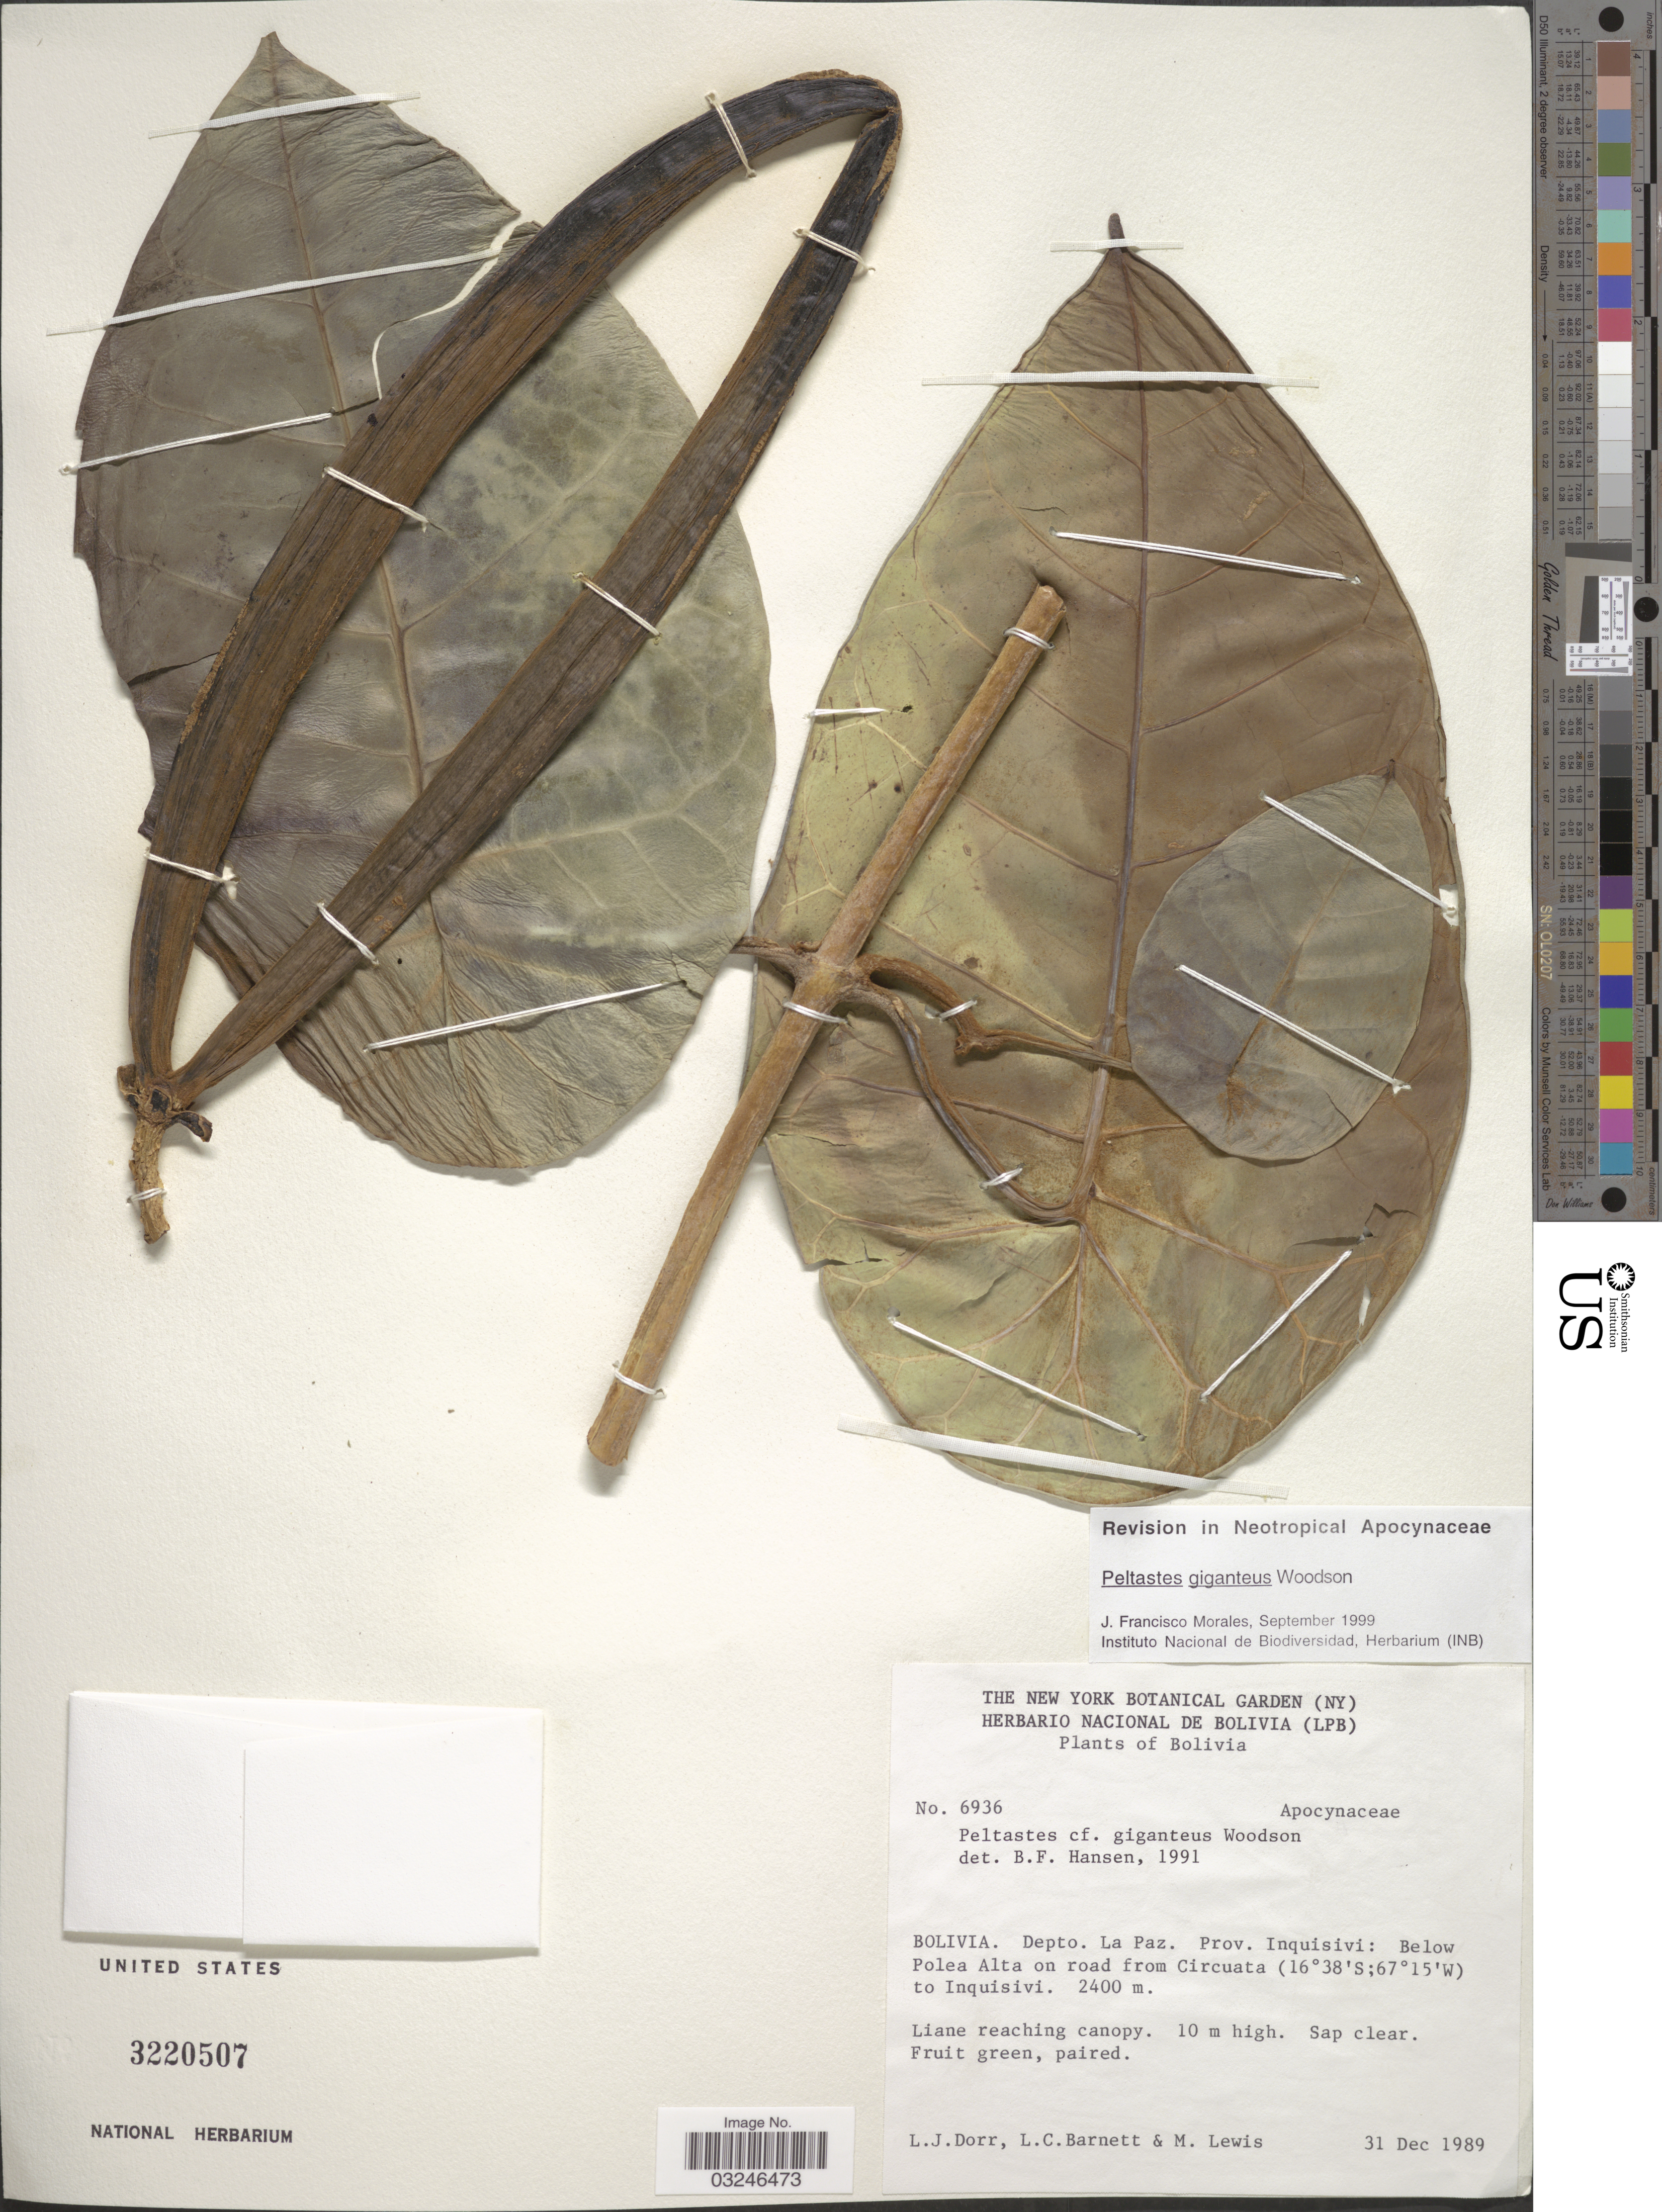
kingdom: Plantae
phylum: Tracheophyta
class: Magnoliopsida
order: Gentianales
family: Apocynaceae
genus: Peltastes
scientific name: Peltastes giganteus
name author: Woodson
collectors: L. J. Dorr, L. C. Barnett & M. Lewis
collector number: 6936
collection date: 1989-12-31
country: Bolivia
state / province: La Paz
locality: Depto. La Paz. Prov. Inquisivi: Below Polea Alta on road from Circuata to Inquisivi.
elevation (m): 2400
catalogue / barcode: US 3220507